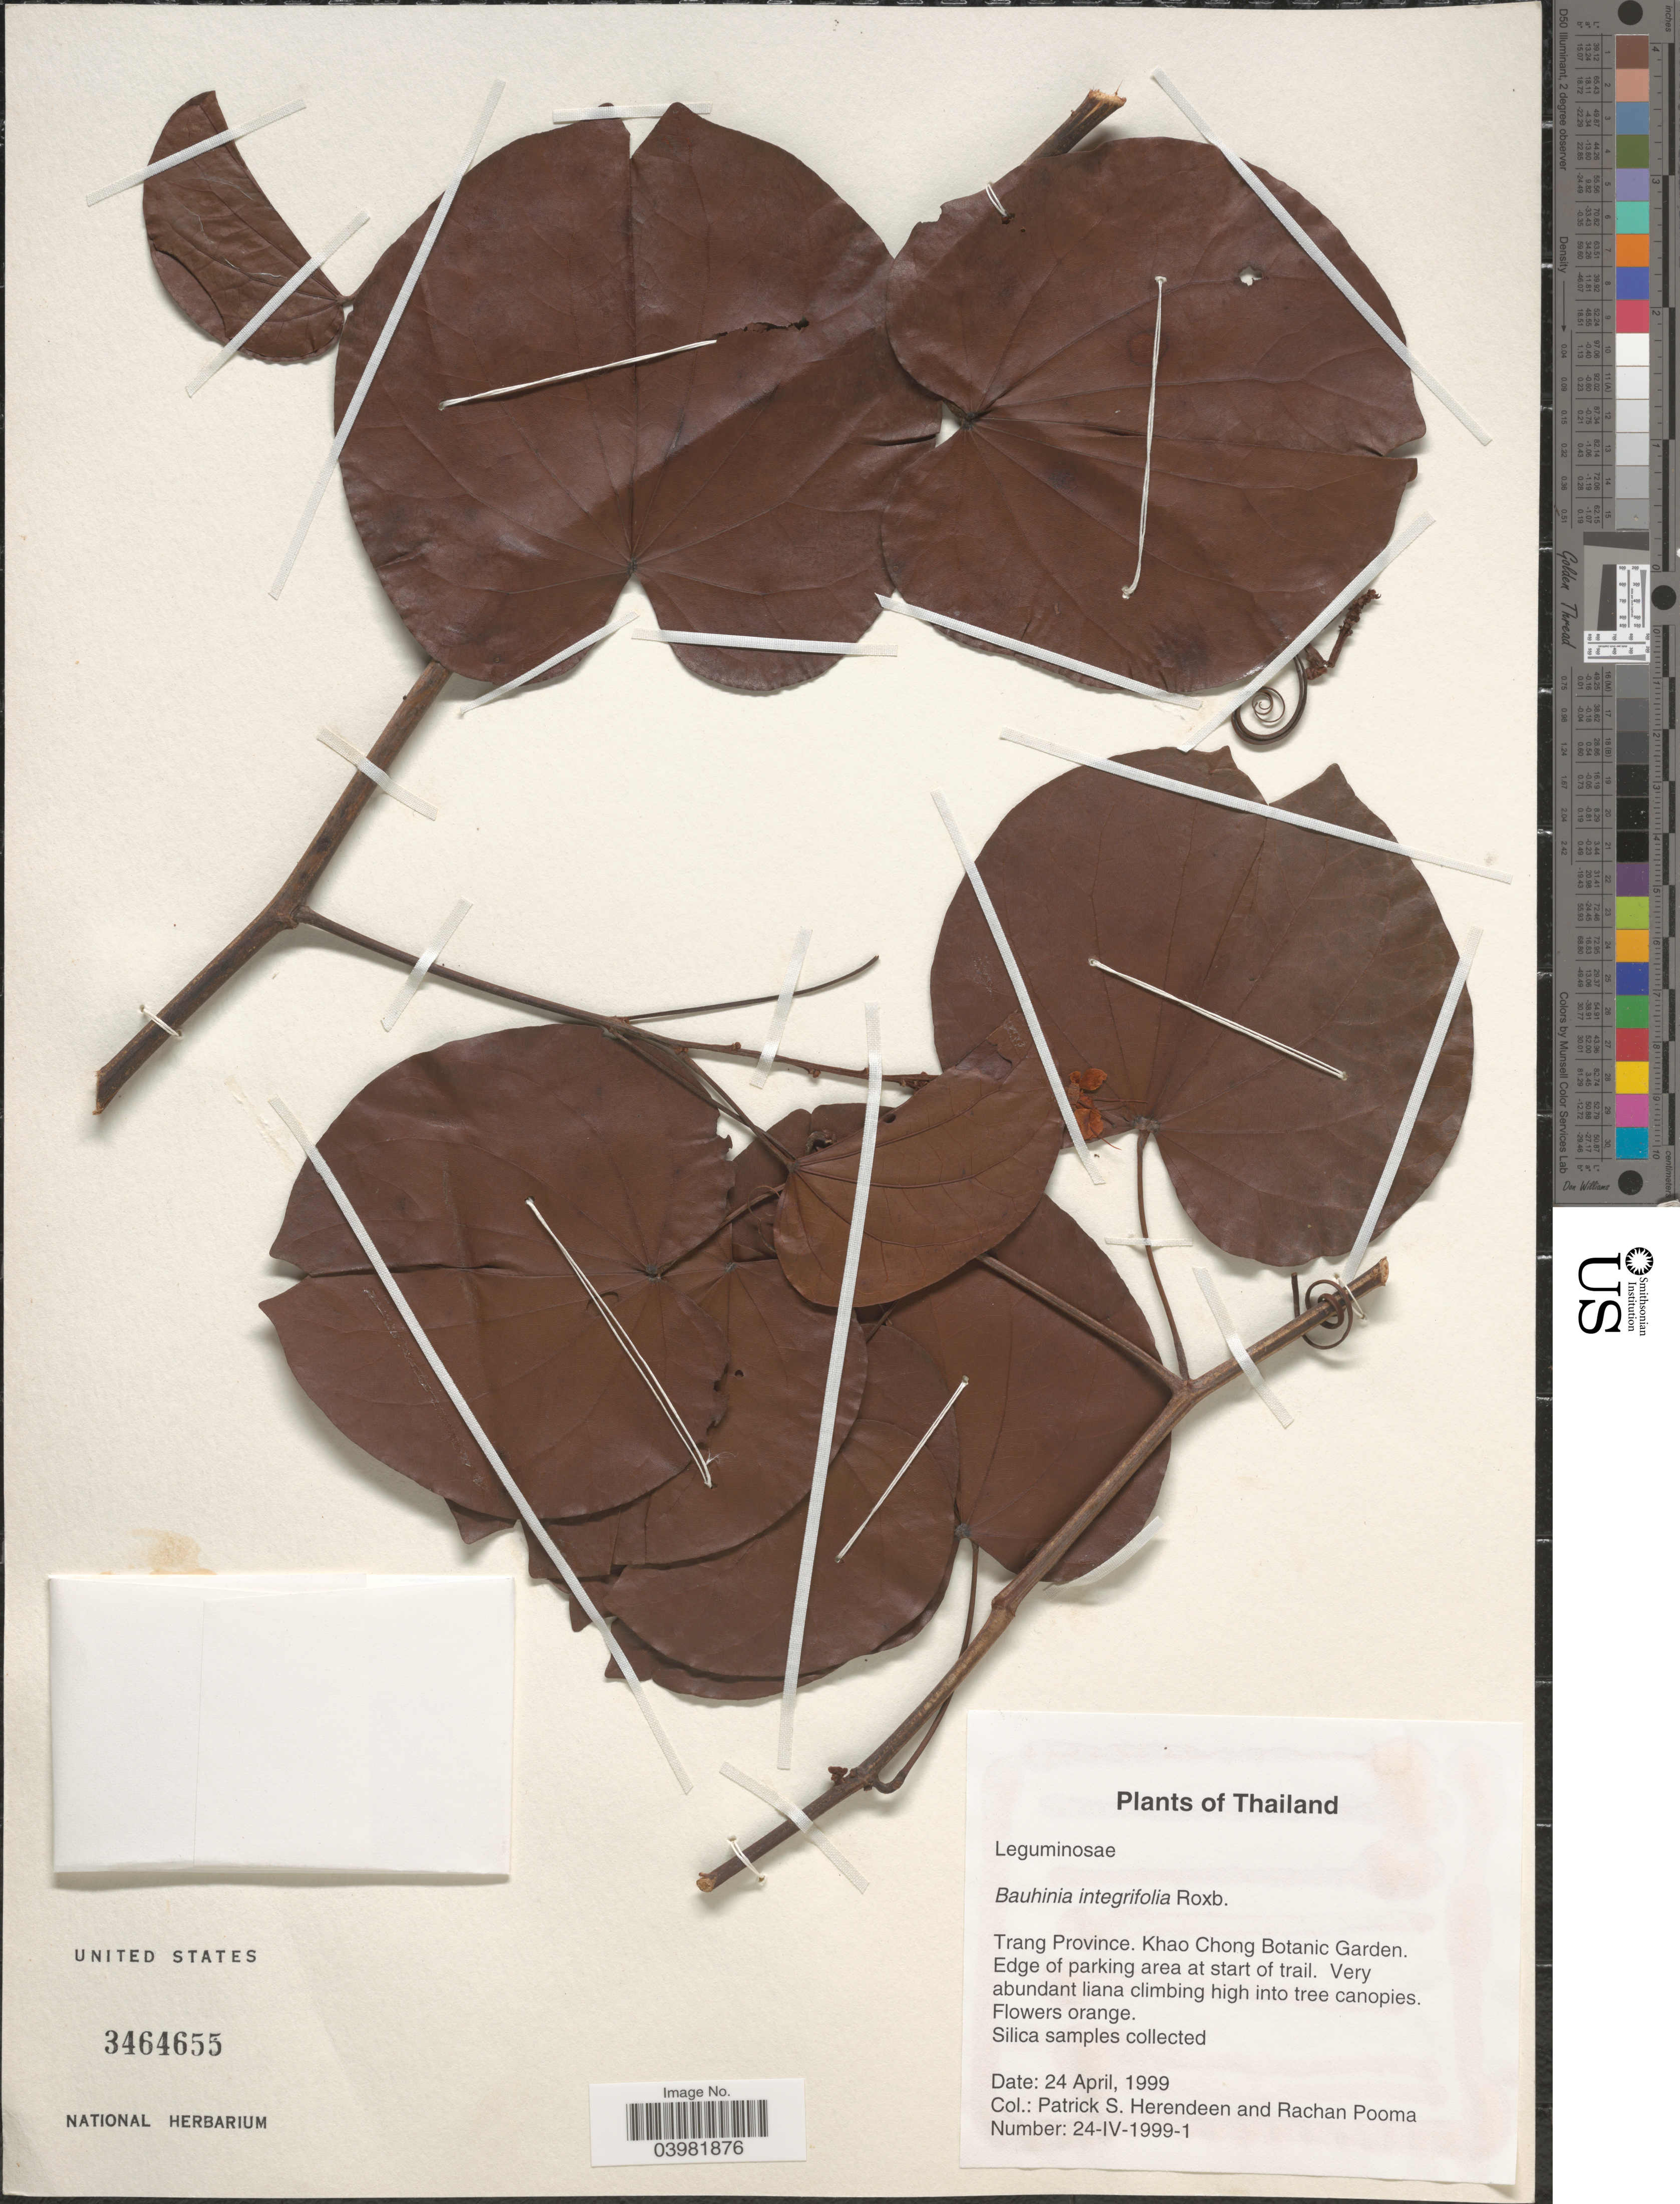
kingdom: Plantae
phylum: Tracheophyta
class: Magnoliopsida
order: Fabales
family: Fabaceae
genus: Phanera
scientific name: Phanera integrifolia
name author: (Roxb.) Benth.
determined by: U.S. National Herbarium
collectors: P. S. Herendeen & R. Pooma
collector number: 24-IV-1999-1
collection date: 1999-04-24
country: Thailand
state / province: Trang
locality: Khao Chong Botanic Garden. Edge of parking area at start of trail.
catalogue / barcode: US 3464655